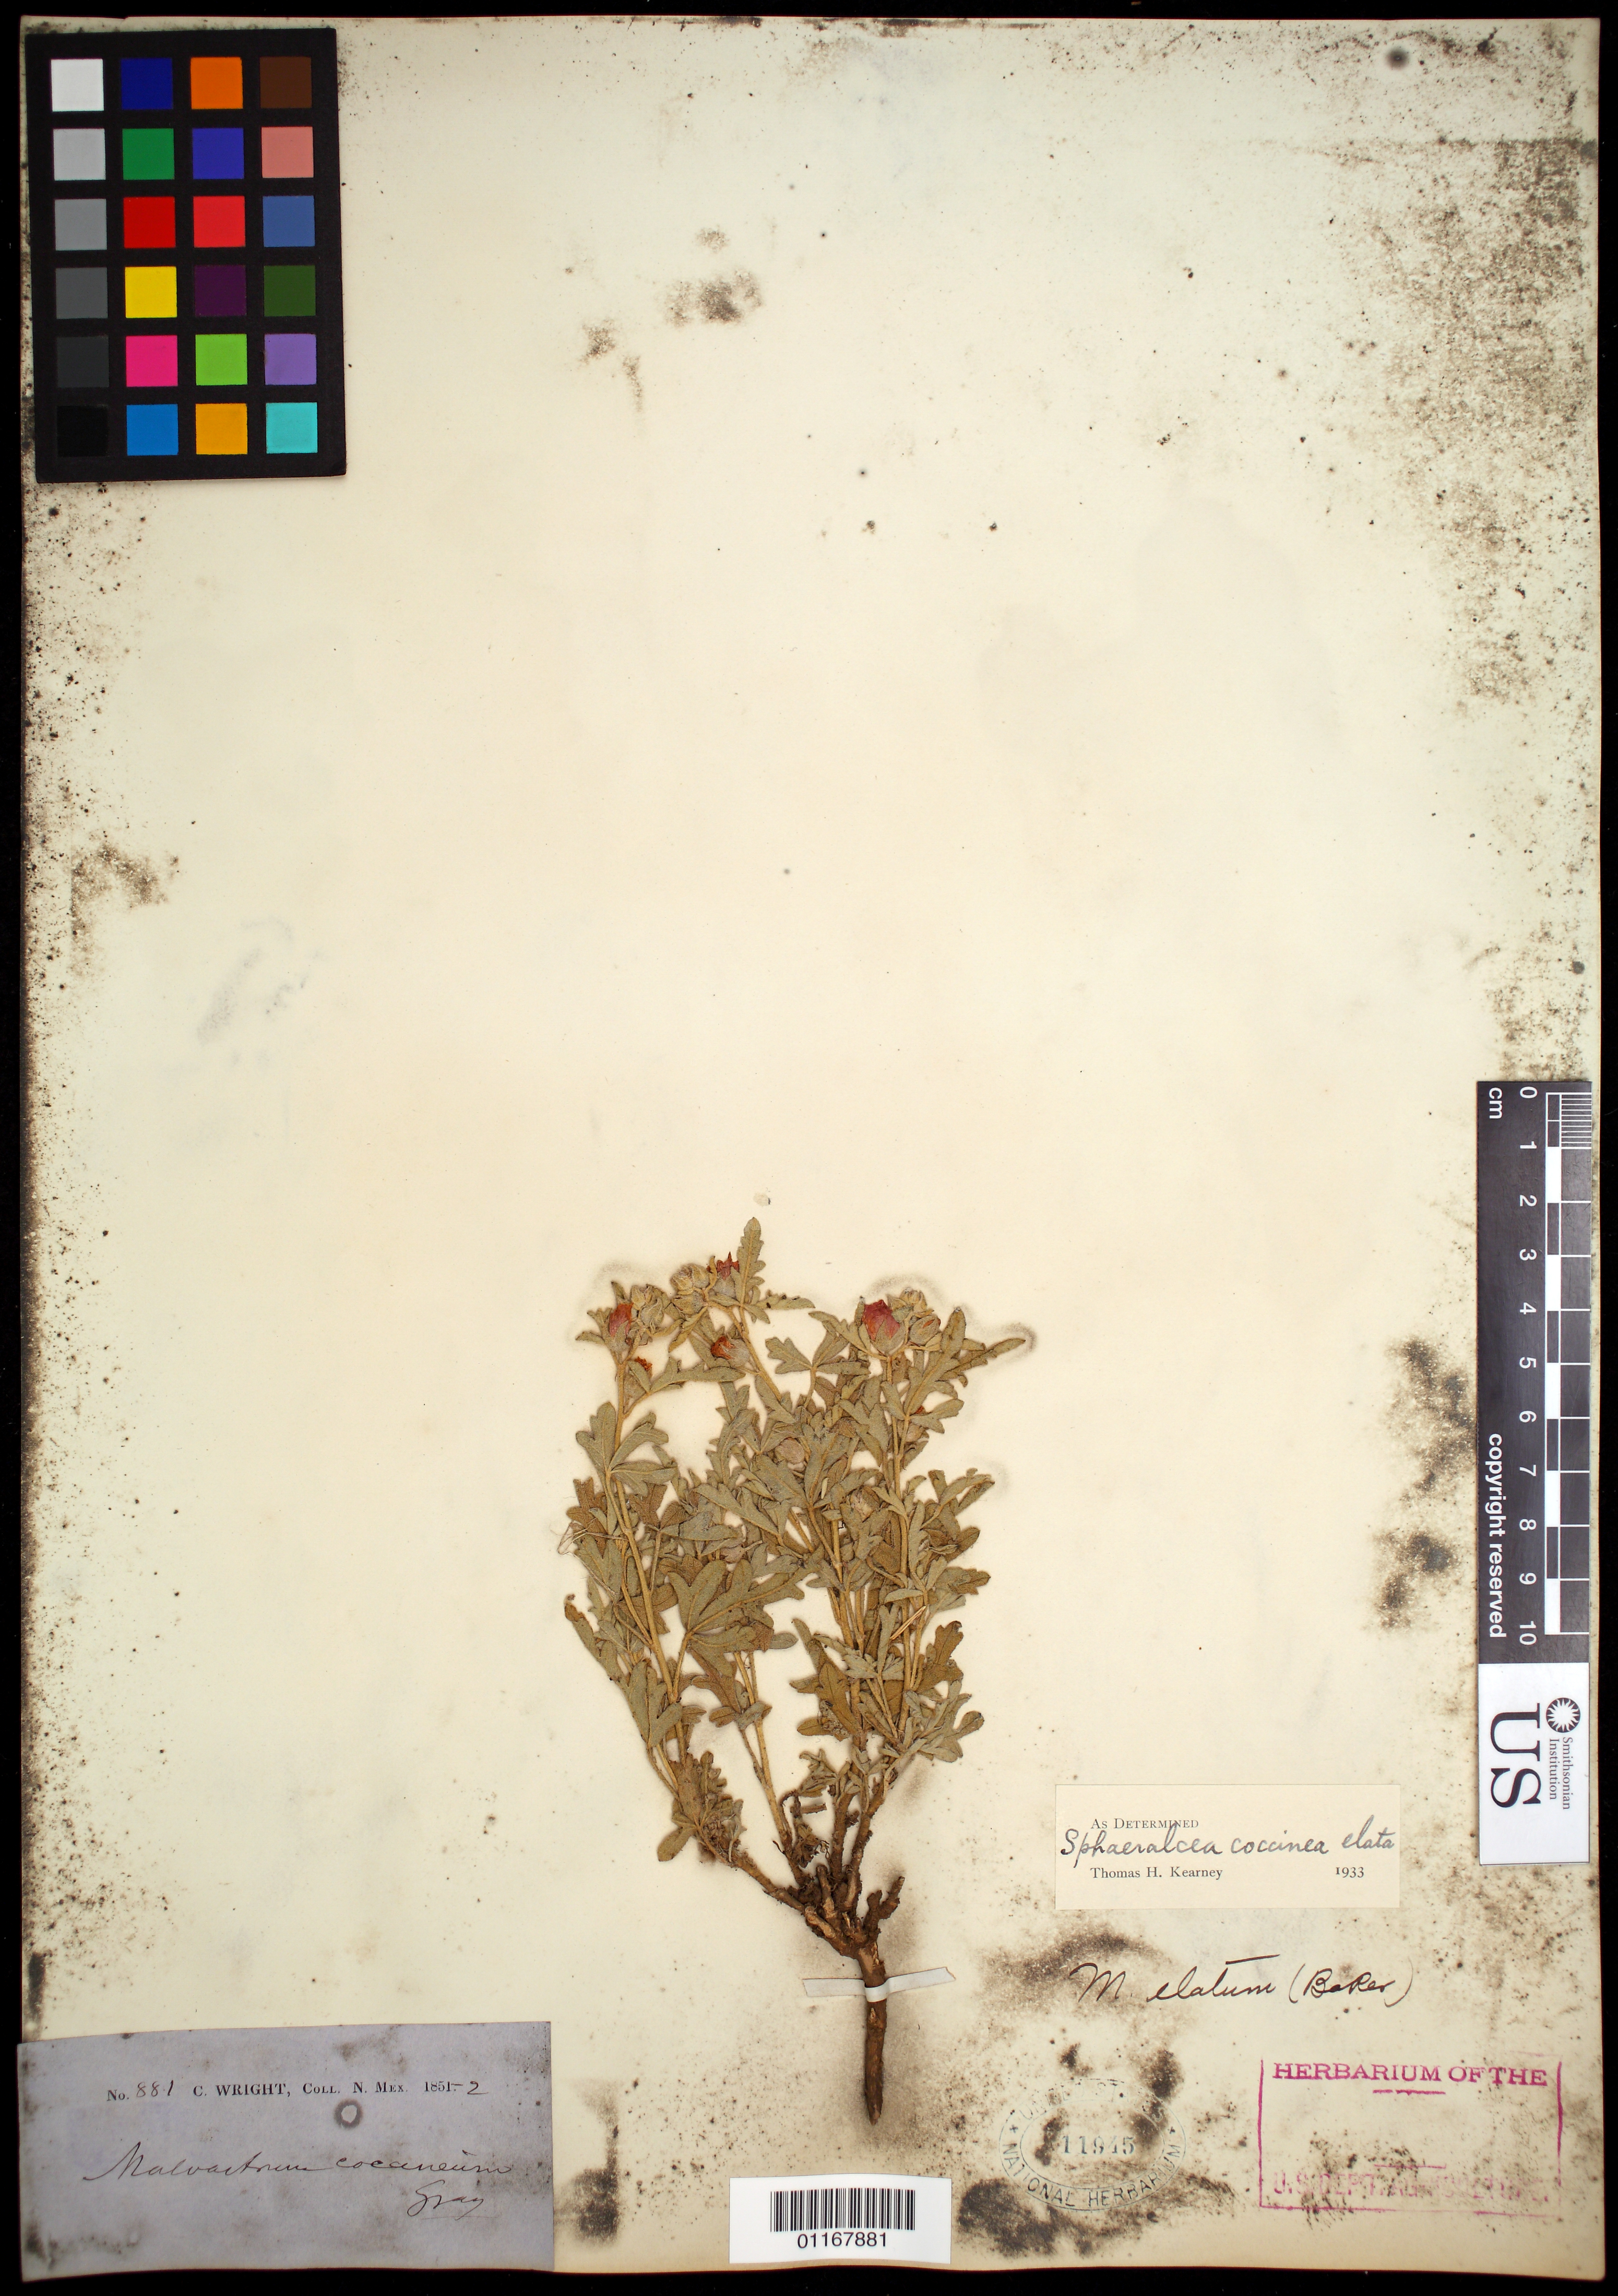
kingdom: Plantae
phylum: Tracheophyta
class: Magnoliopsida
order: Malvales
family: Malvaceae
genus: Sphaeralcea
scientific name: Sphaeralcea coccinea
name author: (Nutt.) Rydb.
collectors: C. Wright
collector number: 881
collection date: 1851/1852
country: United States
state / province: New Mexico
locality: "N. Mex." [=northern Mexico or New Mexico? either way possibly referring to present-day Arizona or Texas]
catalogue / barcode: US 11945